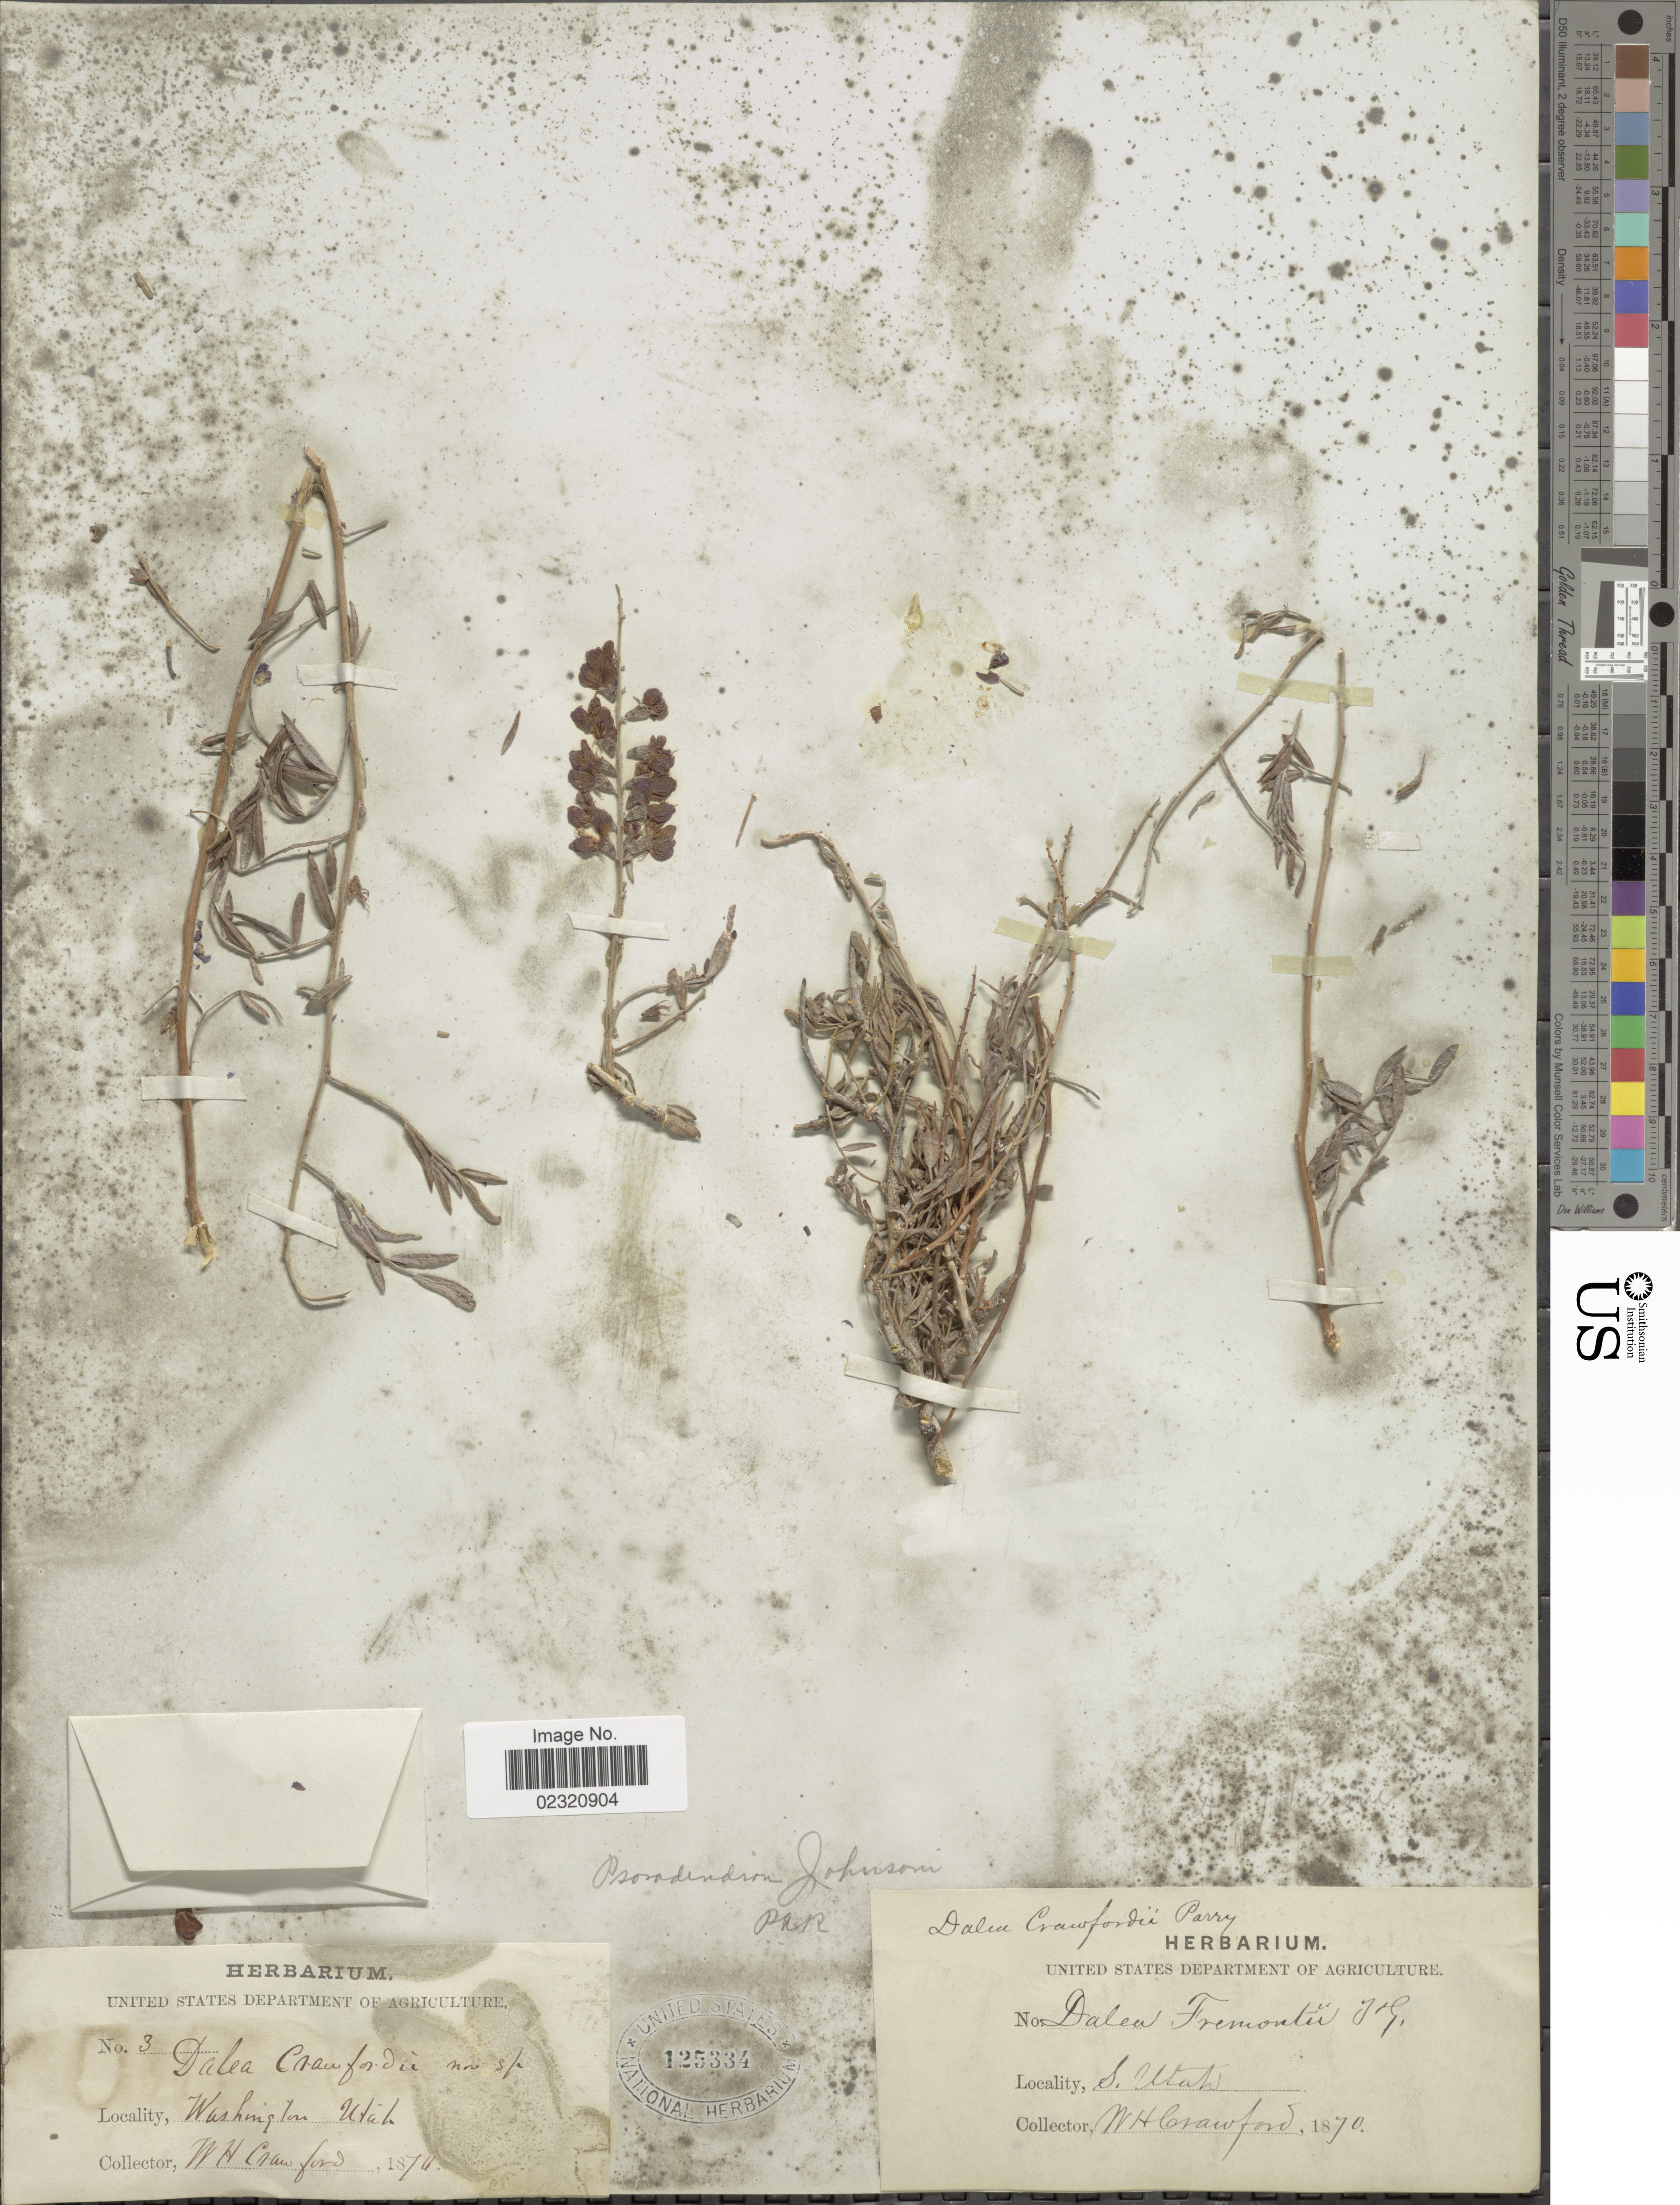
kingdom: Plantae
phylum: Tracheophyta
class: Magnoliopsida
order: Fabales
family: Fabaceae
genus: Psorothamnus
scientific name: Psorothamnus fremontii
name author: (Torr. ex A. Gray) Barneby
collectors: W. Crawford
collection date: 1870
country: United States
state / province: Utah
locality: S. Utah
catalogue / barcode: US 125334-2